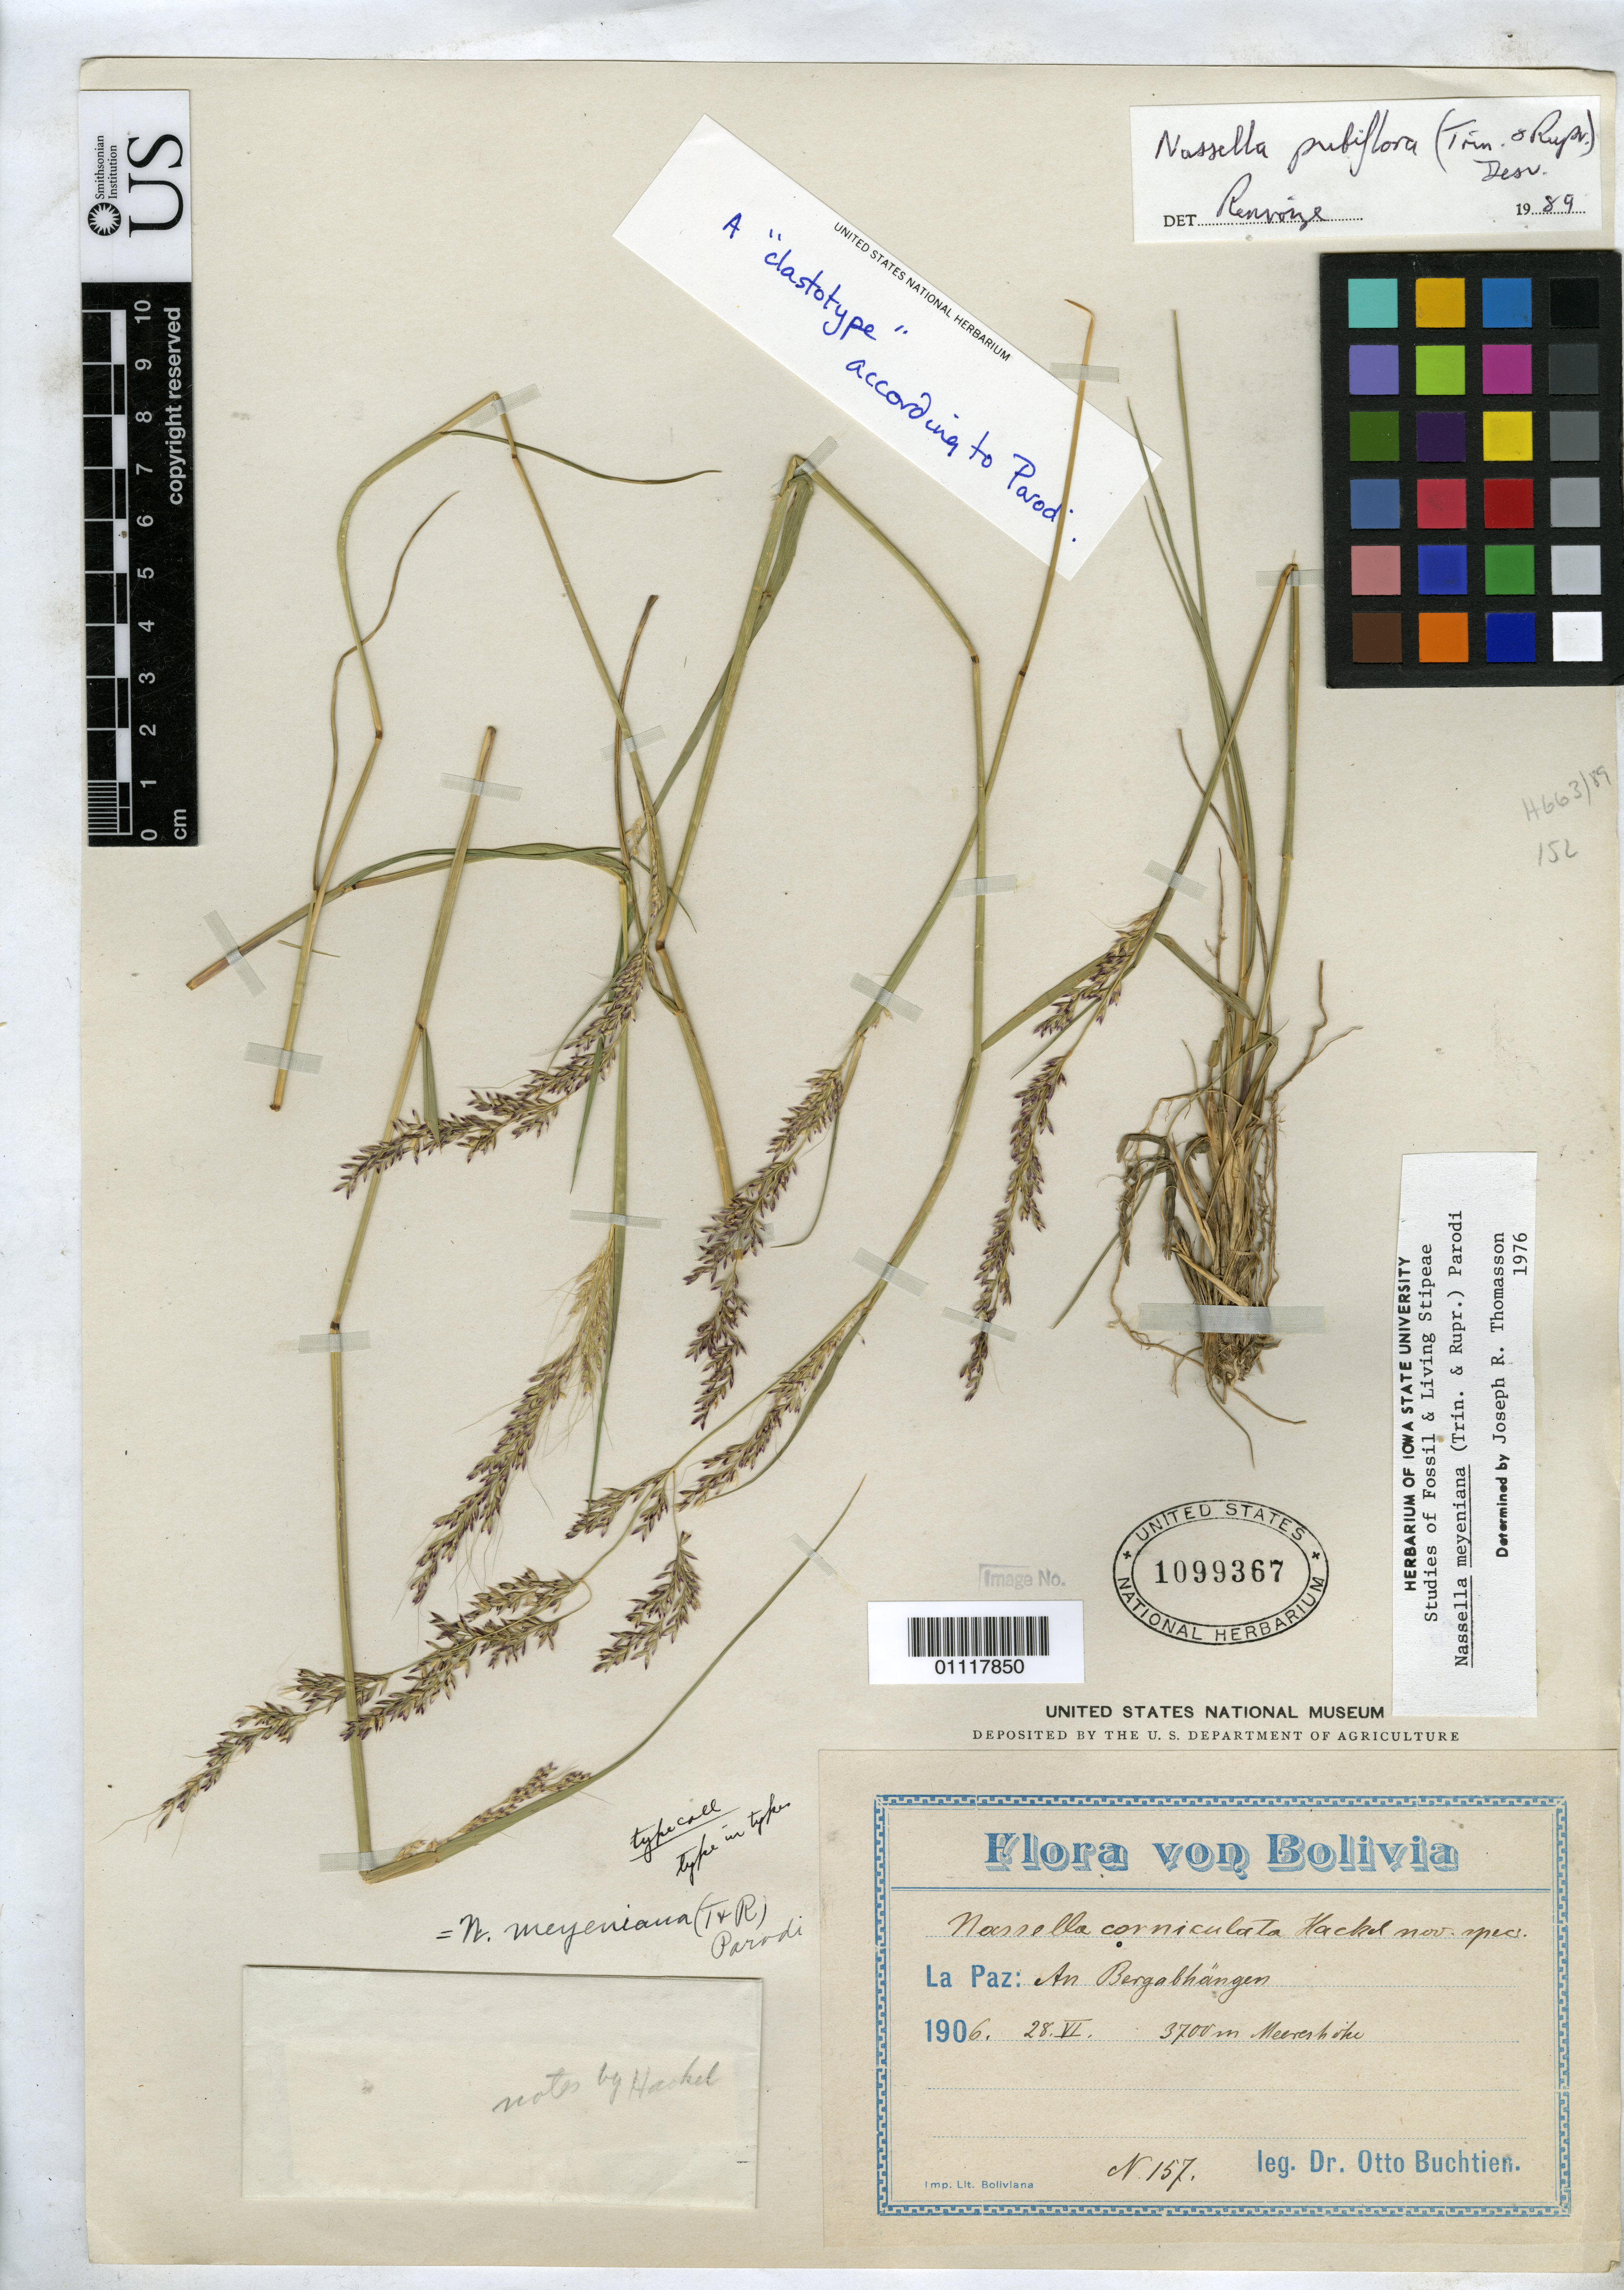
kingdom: Plantae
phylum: Tracheophyta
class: Liliopsida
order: Poales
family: Poaceae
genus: Nassella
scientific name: Nassella corniculata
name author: Hack.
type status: Type Collection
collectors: O. Buchtien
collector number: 157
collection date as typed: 28 Jun 1906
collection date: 1906-06-28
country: Bolivia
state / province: La Paz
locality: Bergabhange.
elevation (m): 3700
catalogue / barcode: US 1099367